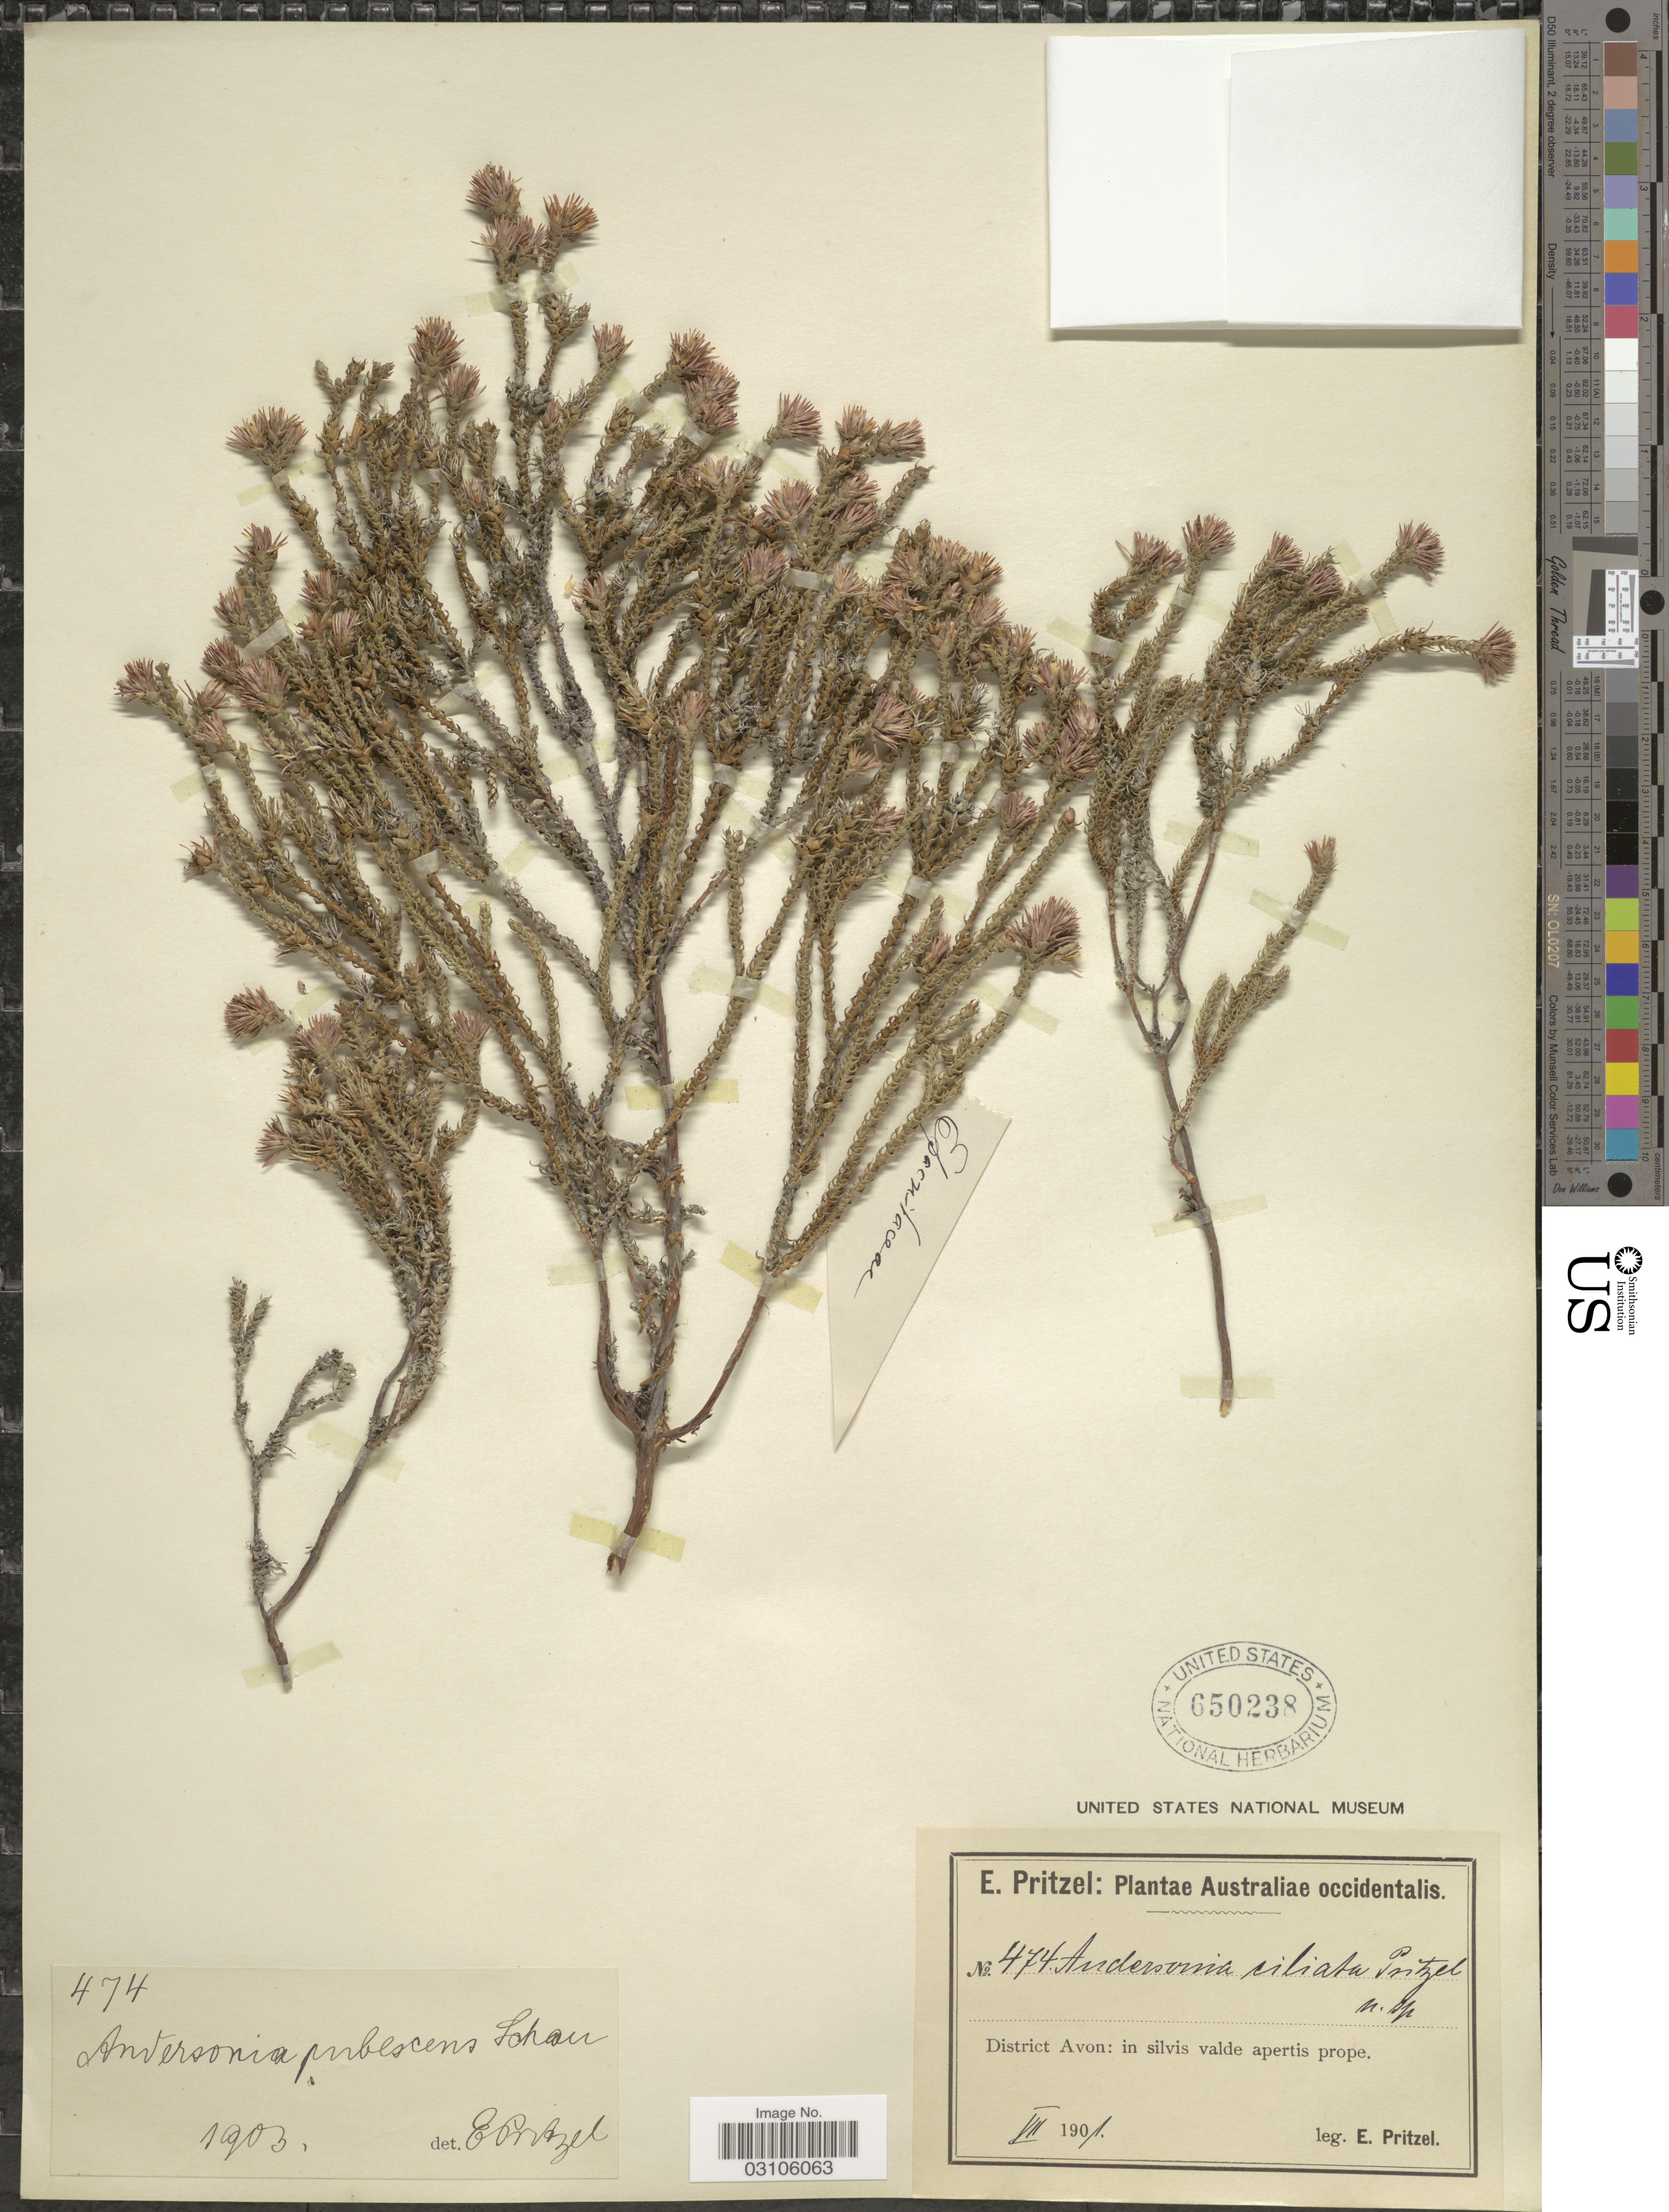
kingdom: Plantae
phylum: Tracheophyta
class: Magnoliopsida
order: Ericales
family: Ericaceae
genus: Andersonia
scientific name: Andersonia pubescens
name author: Sond.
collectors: E. G. Pritzel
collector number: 474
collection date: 1901-07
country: Australia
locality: Australiae occidentalis. District Avon: in silvis valde apertis prope.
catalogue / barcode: US 650238